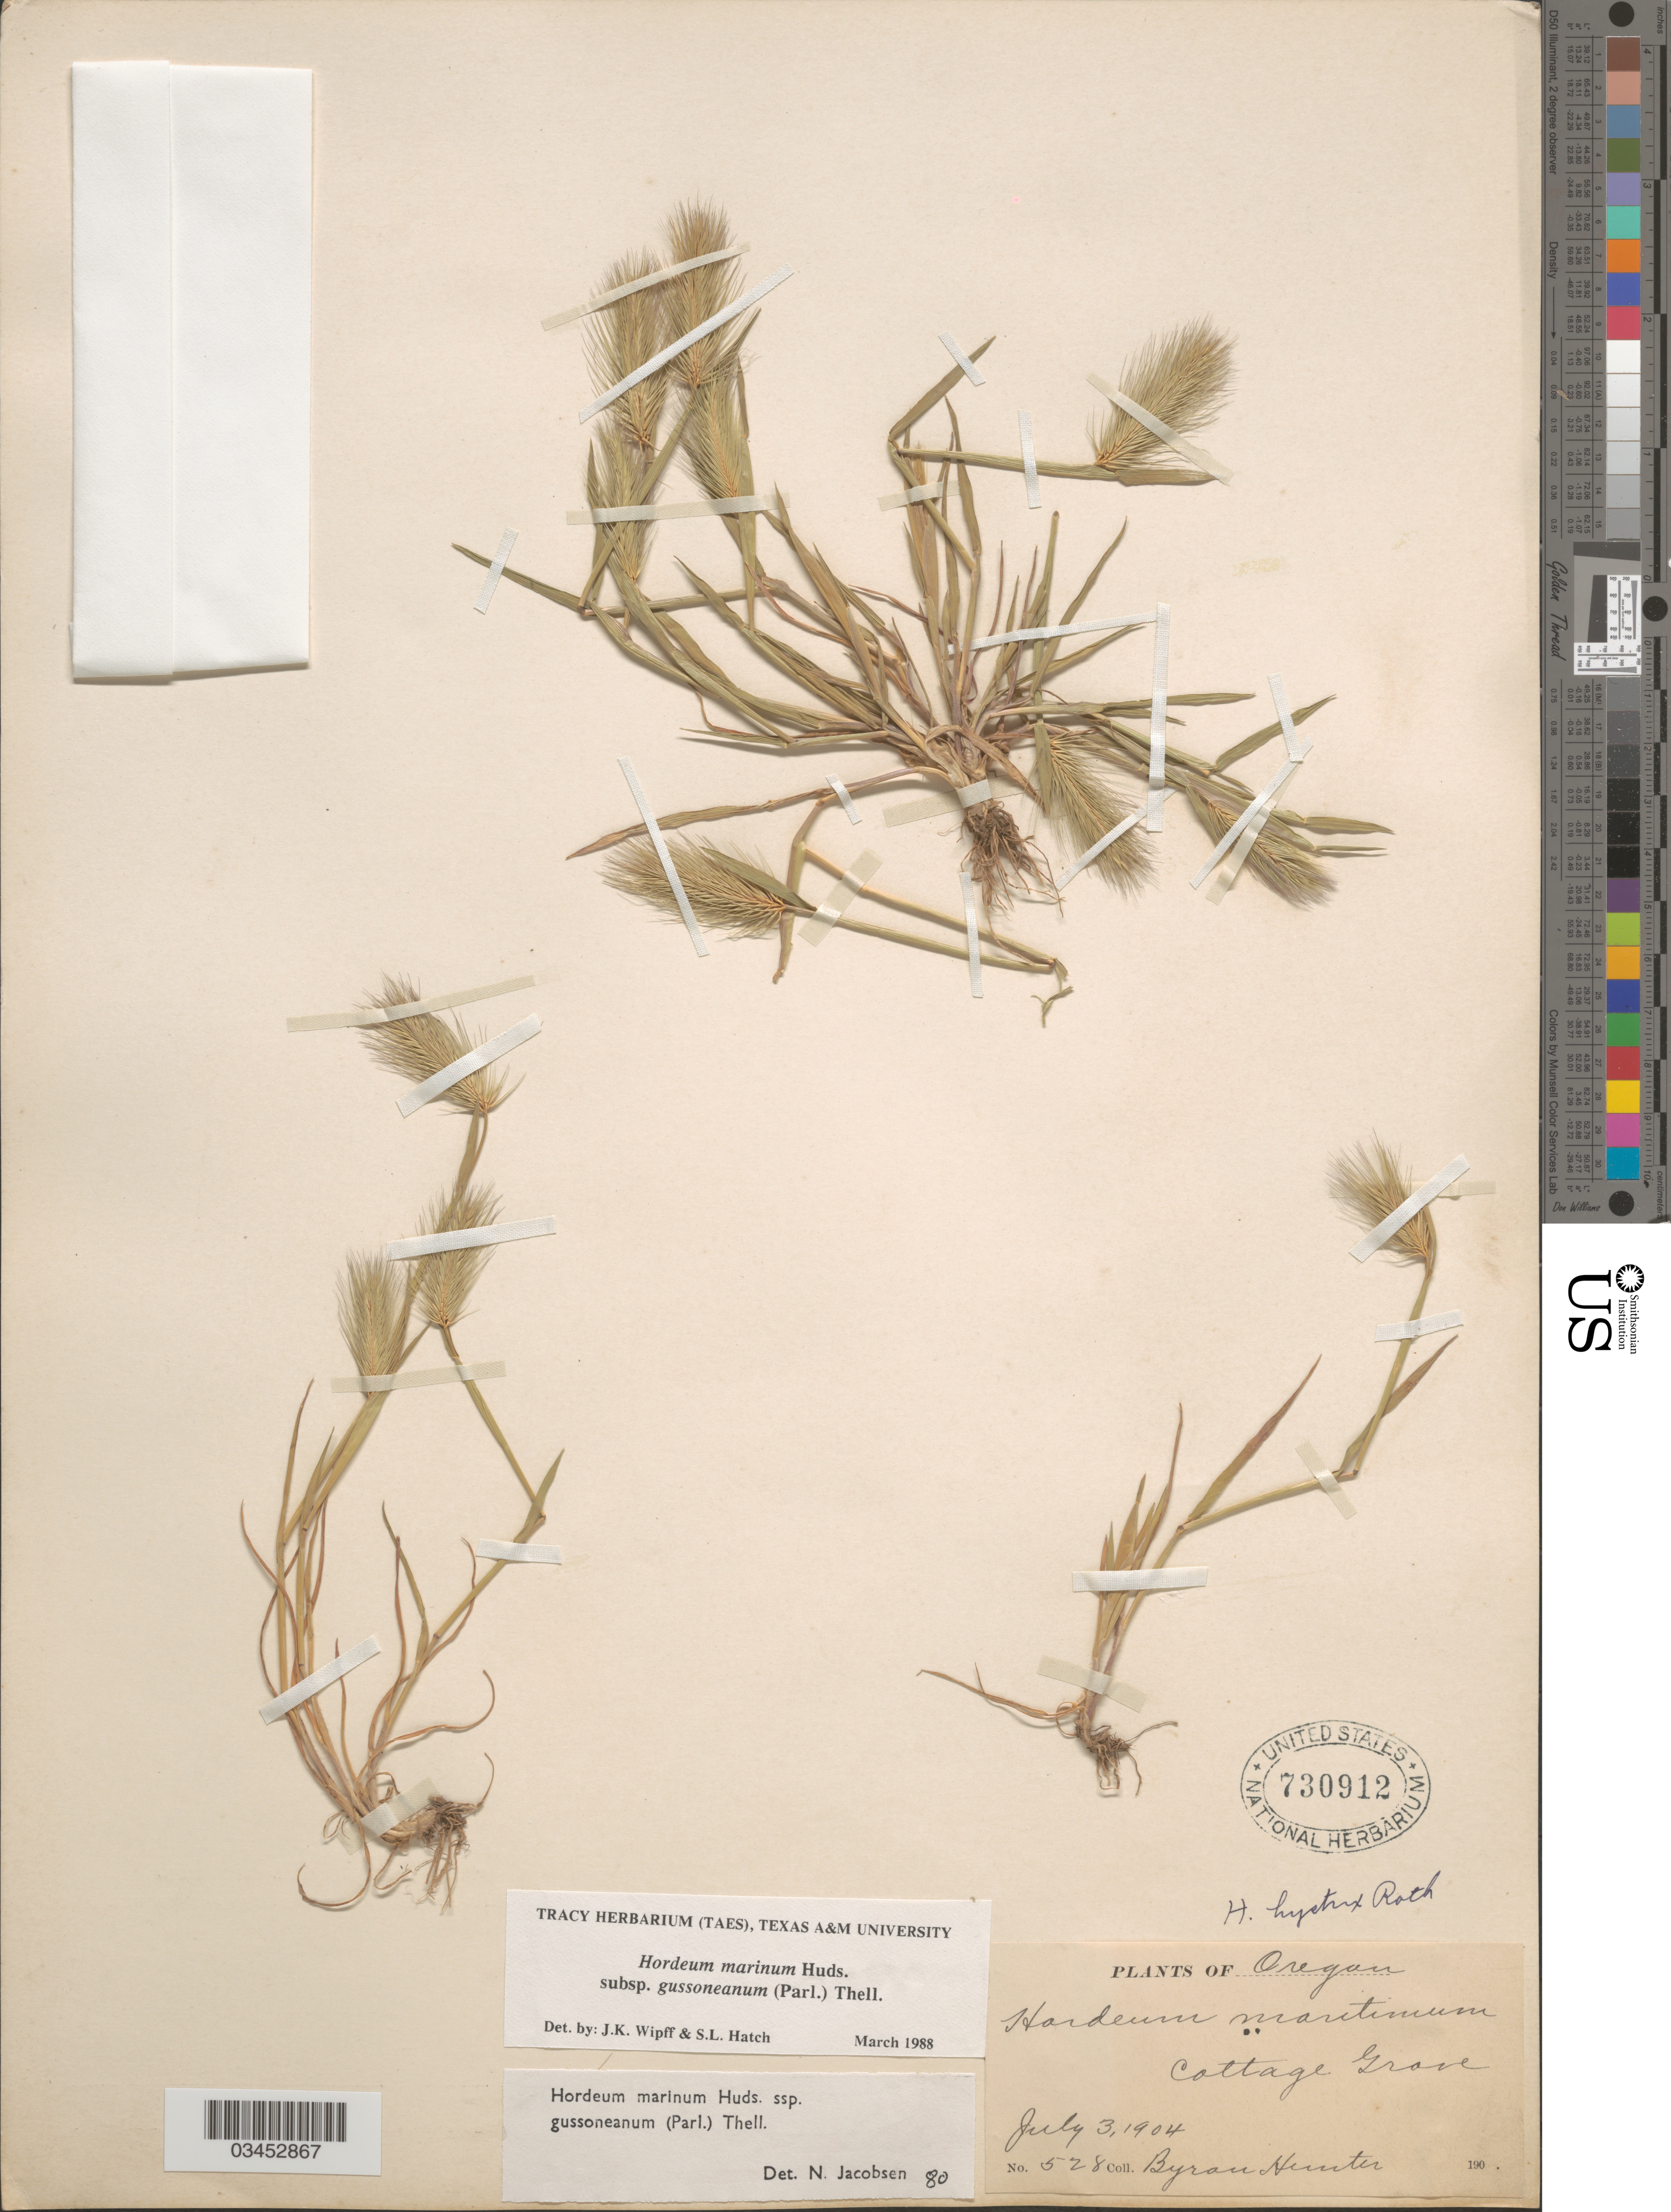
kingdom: Plantae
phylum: Tracheophyta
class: Liliopsida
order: Poales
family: Poaceae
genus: Hordeum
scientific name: Hordeum marinum subsp. gussoneanum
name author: (Parl.) Thell.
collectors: B. Hunter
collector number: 528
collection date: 1904-07-03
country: United States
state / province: Oregon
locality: Cottage Grove.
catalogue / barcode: US 730912